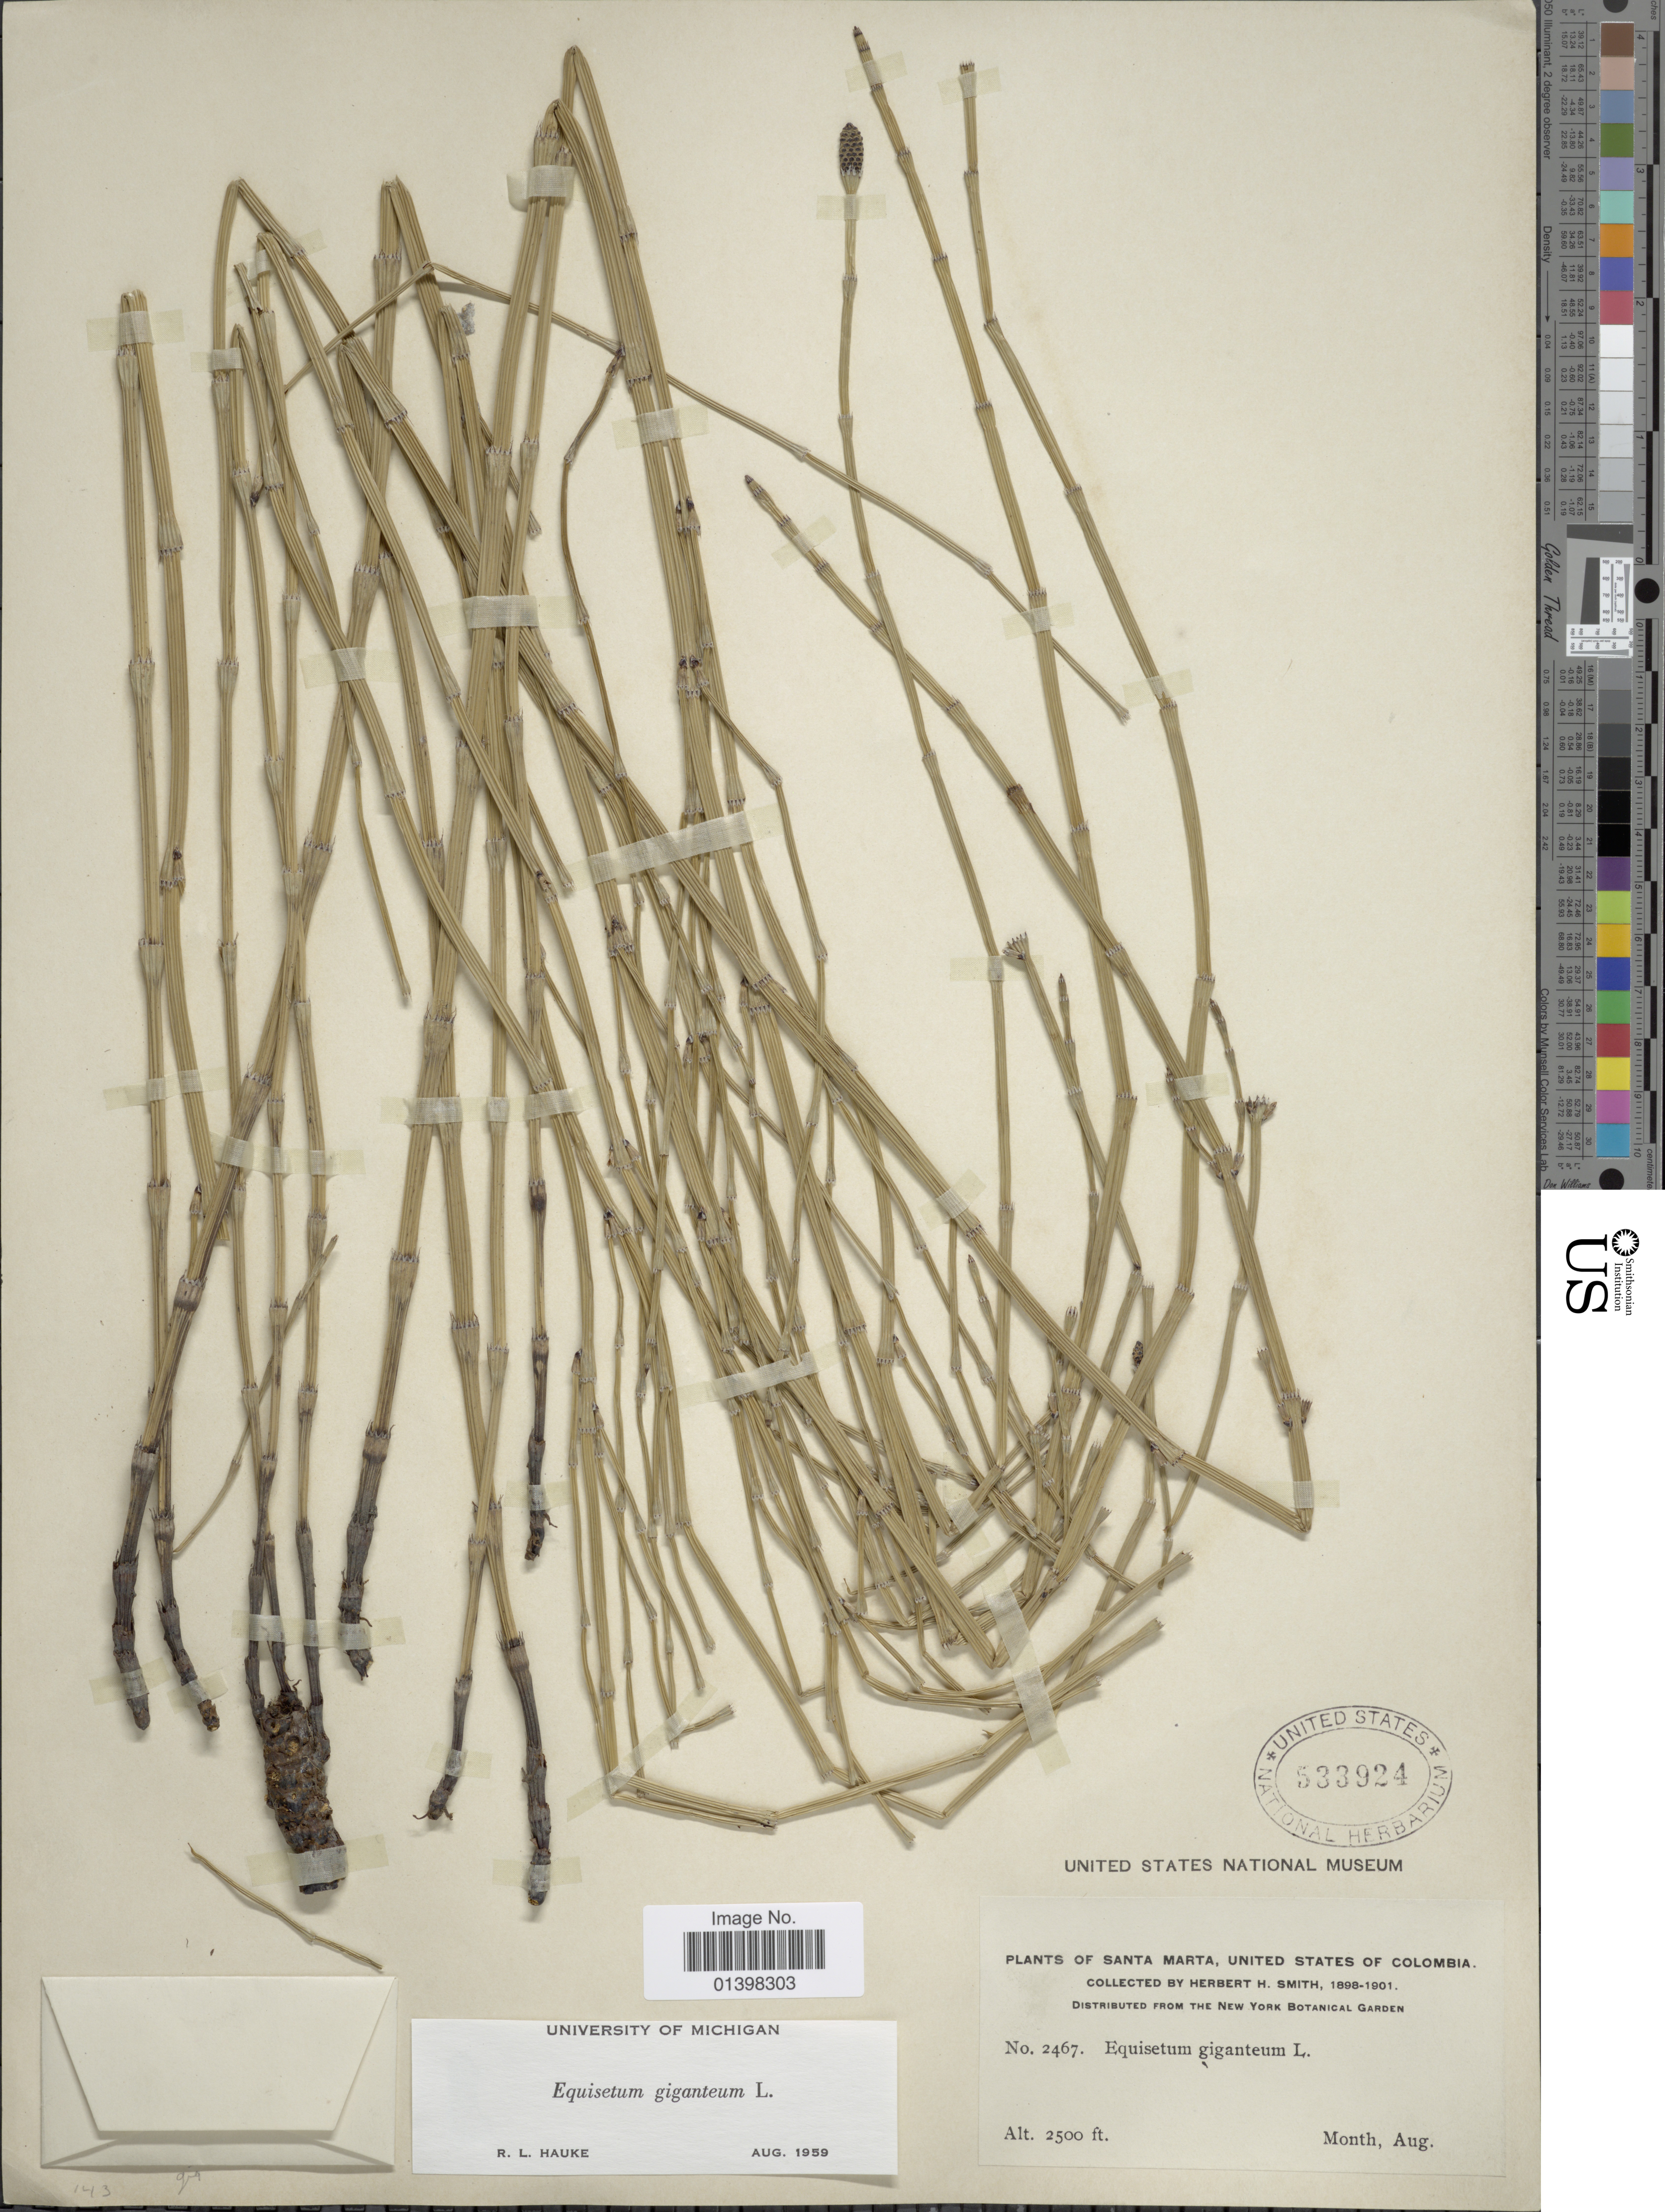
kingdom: Plantae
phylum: Tracheophyta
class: Polypodiopsida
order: Equisetales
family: Equisetaceae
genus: Equisetum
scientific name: Equisetum giganteum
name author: L.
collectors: H. H. Smith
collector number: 2467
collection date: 1898-08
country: Colombia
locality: Santa Marta, United states of Colombia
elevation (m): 762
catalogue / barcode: US 533924